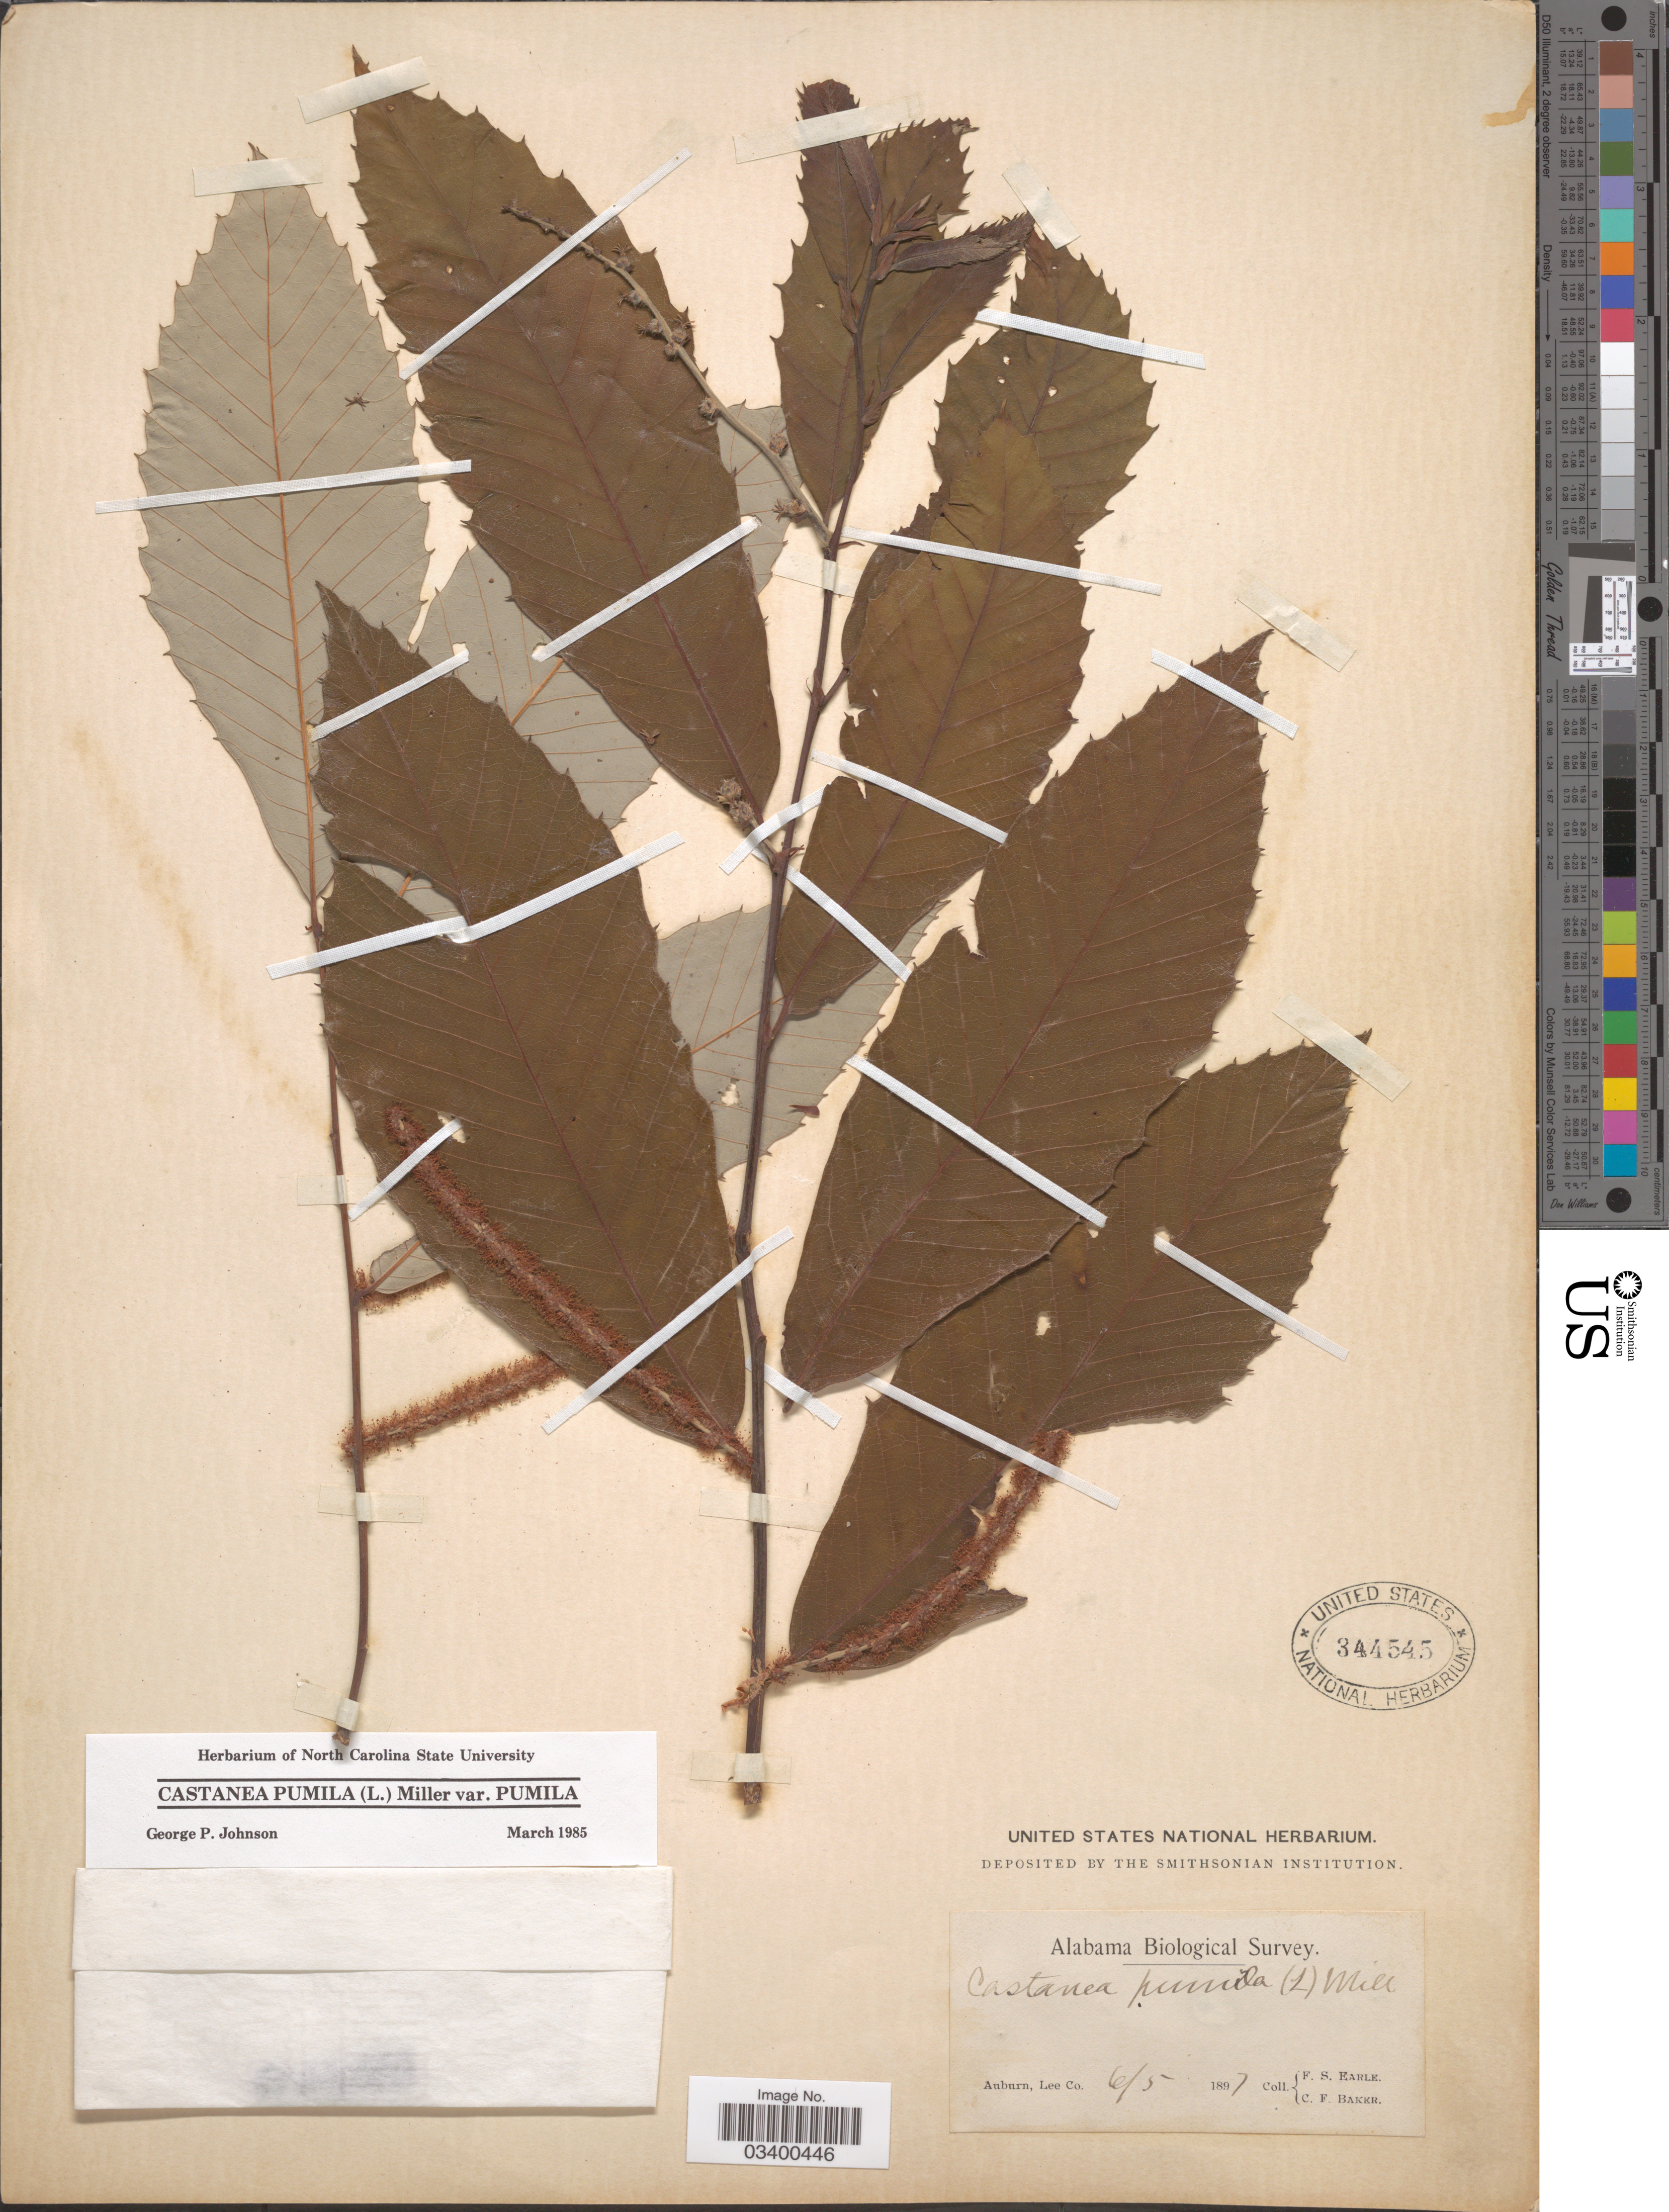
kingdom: Plantae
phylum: Tracheophyta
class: Magnoliopsida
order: Fagales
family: Fagaceae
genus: Castanea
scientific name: Castanea pumila var. pumila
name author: (L.) Mill.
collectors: F. S. Earle & C. F. Baker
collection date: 1897-06-05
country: United States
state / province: Alabama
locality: Auburn, Lee Co.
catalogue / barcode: US 344545